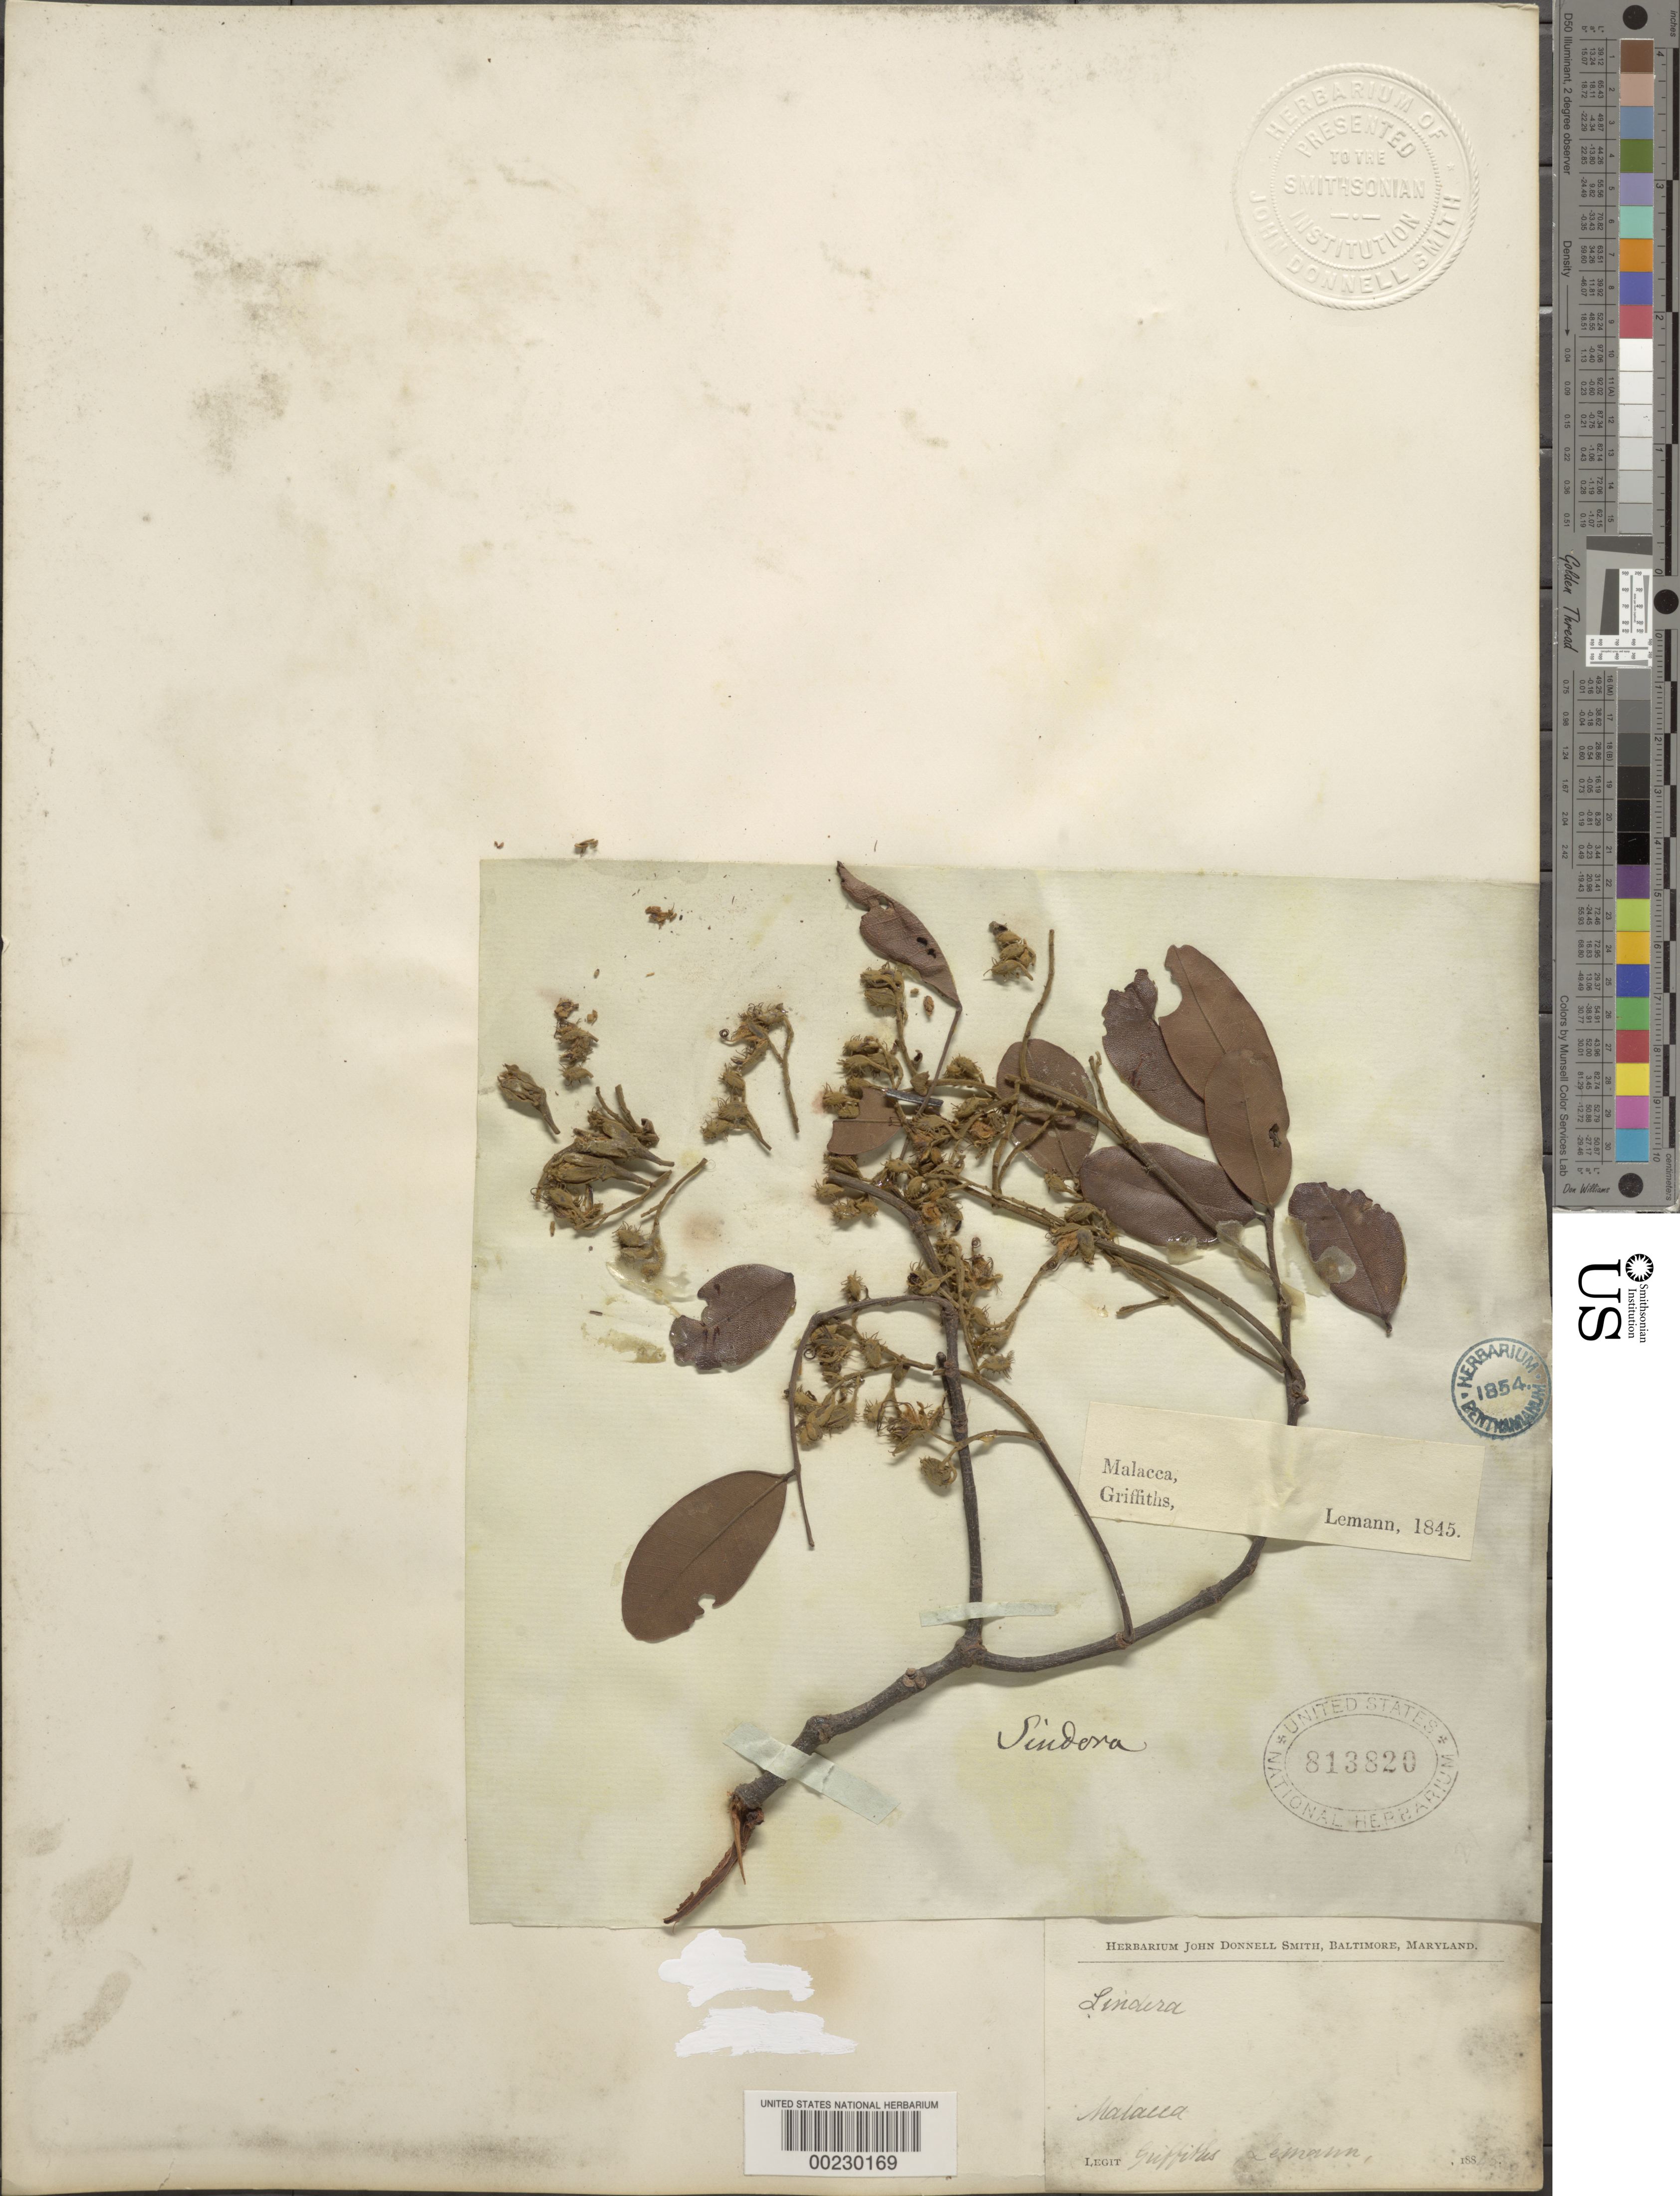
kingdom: Plantae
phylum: Tracheophyta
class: Magnoliopsida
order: Fabales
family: Fabaceae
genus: Sindora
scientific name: Sindora sp.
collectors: -- Griffiths & -. Lemann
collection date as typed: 1845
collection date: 1845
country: Malaysia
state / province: Malacca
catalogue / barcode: US 813820